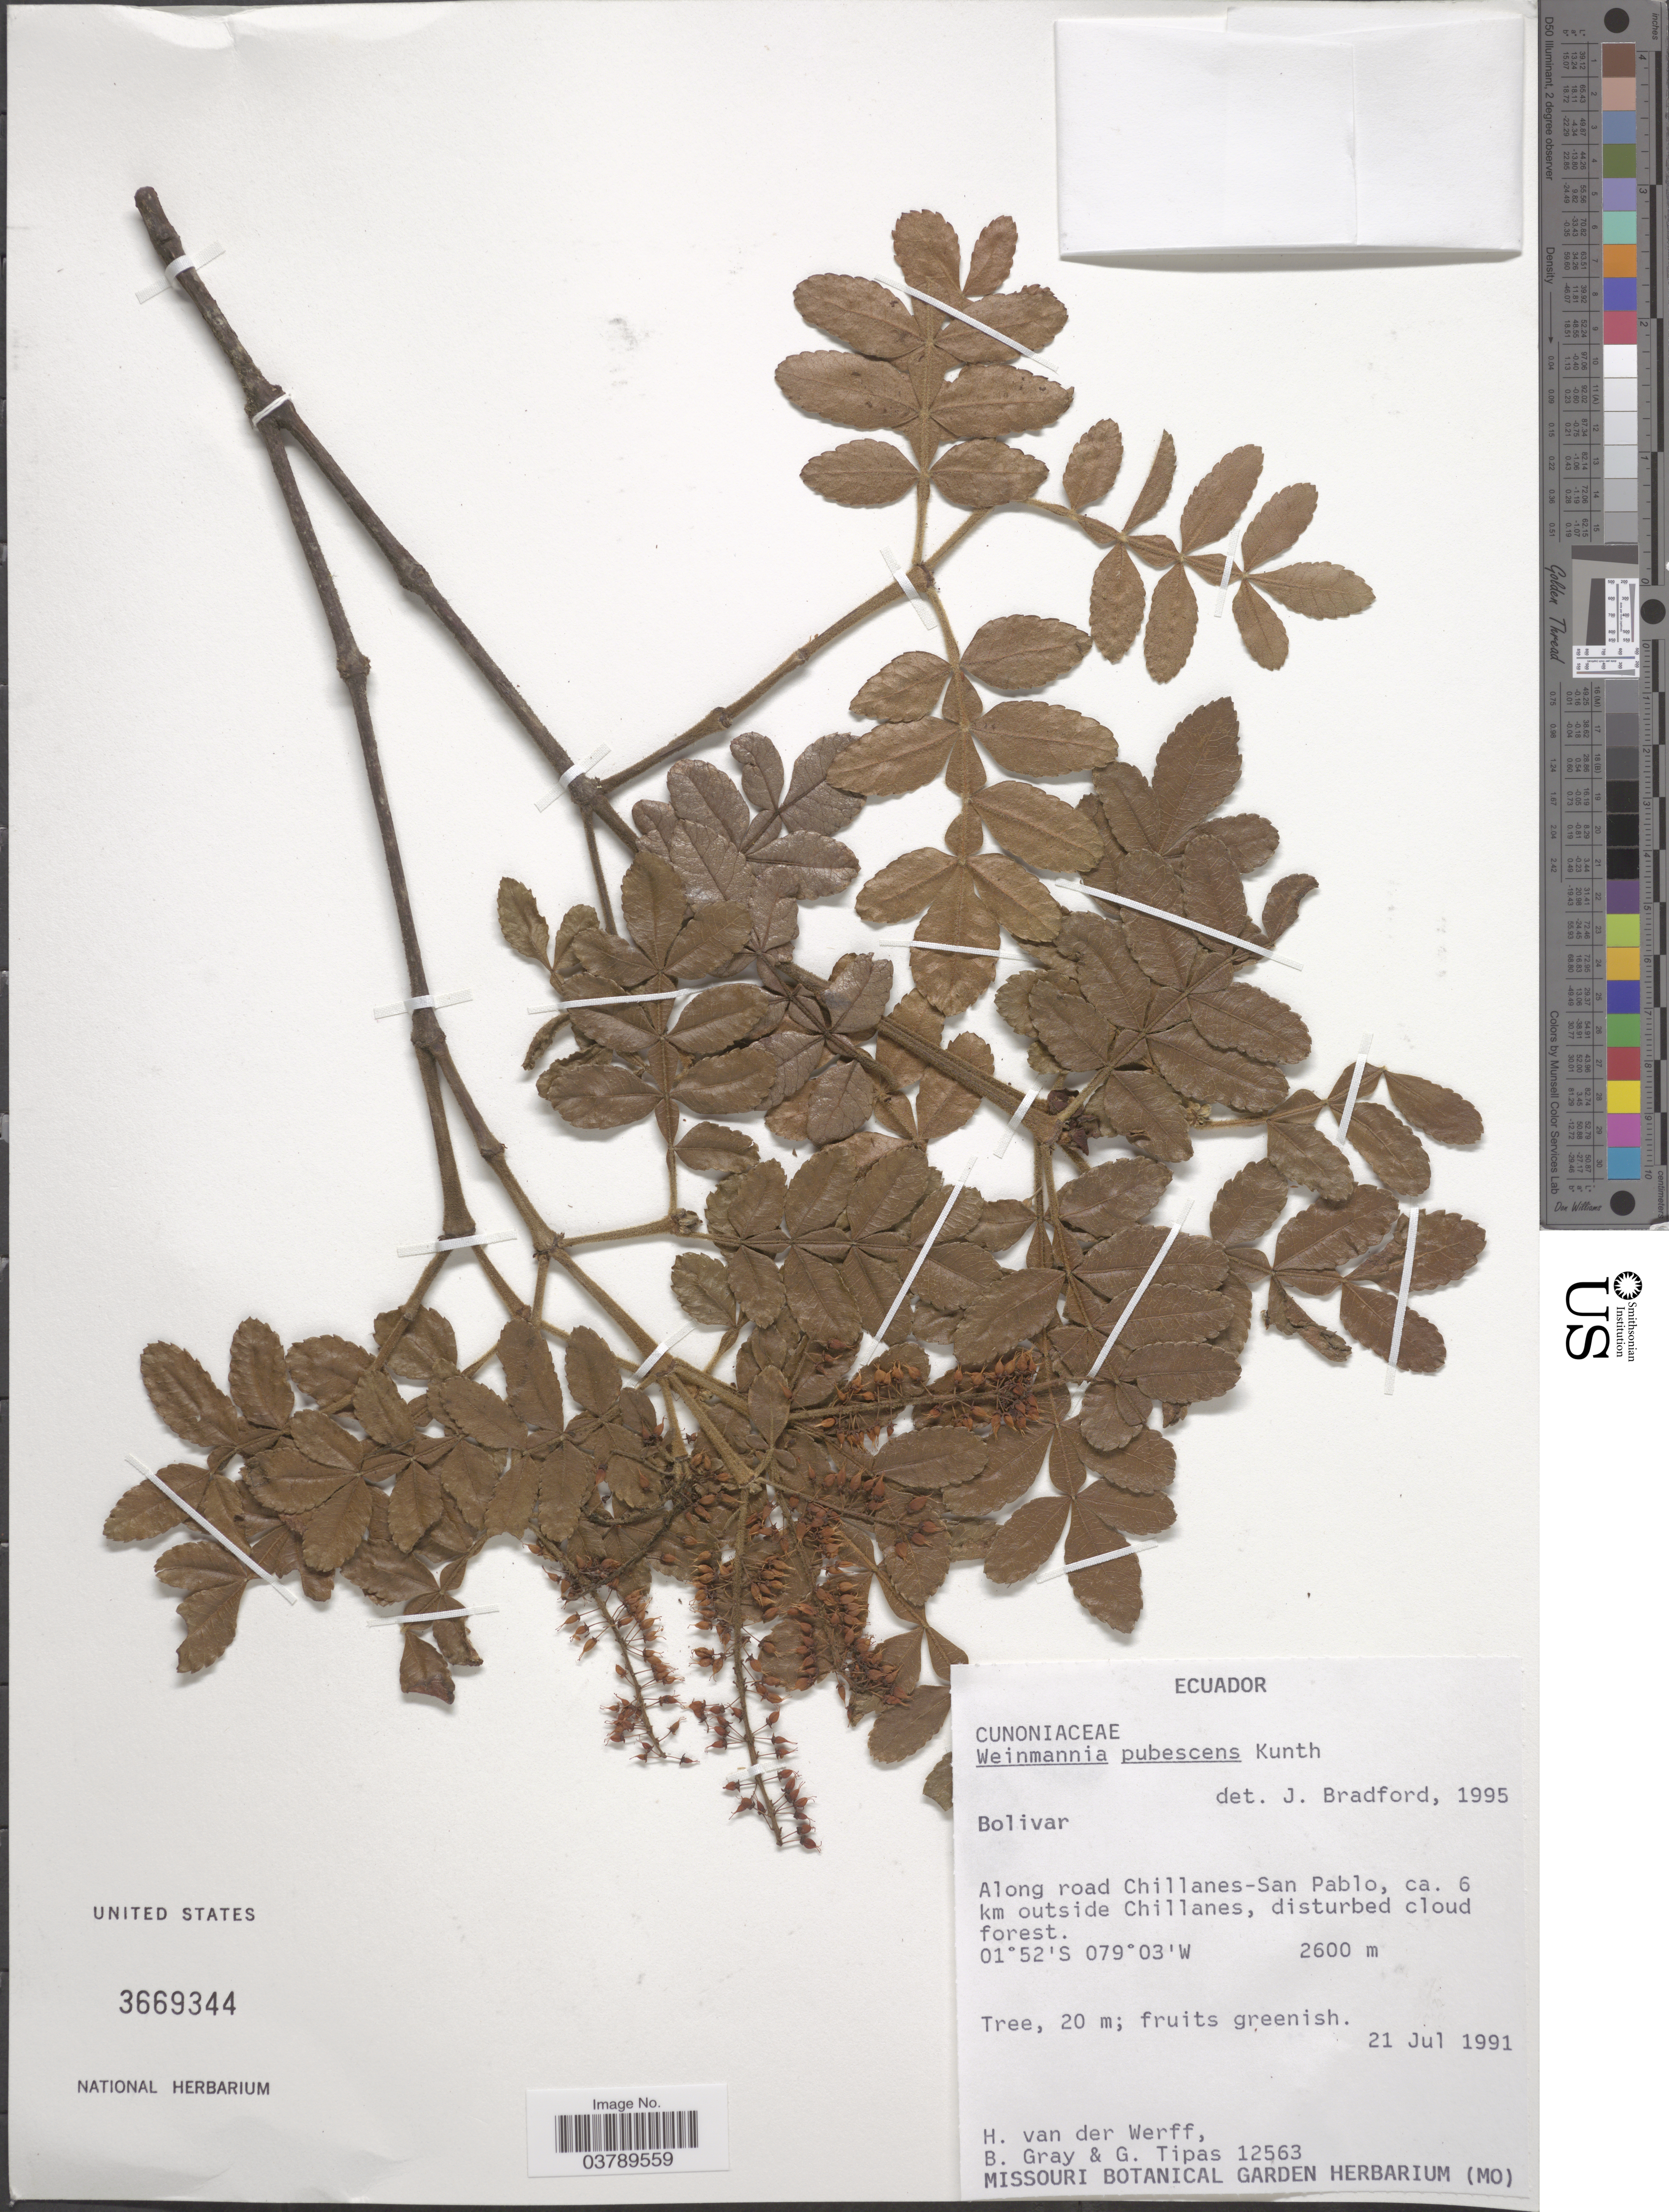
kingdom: Plantae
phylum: Tracheophyta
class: Magnoliopsida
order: Oxalidales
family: Cunoniaceae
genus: Weinmannia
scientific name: Weinmannia pubescens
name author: Kunth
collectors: H. van der Werff, B. Gray & G. Tipas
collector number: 12563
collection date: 1991-07-21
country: Ecuador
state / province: Bolívar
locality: Along road Chillanes- San Pablo, ca. 6 km outside Chillanes.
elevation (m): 2600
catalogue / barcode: US 3669344